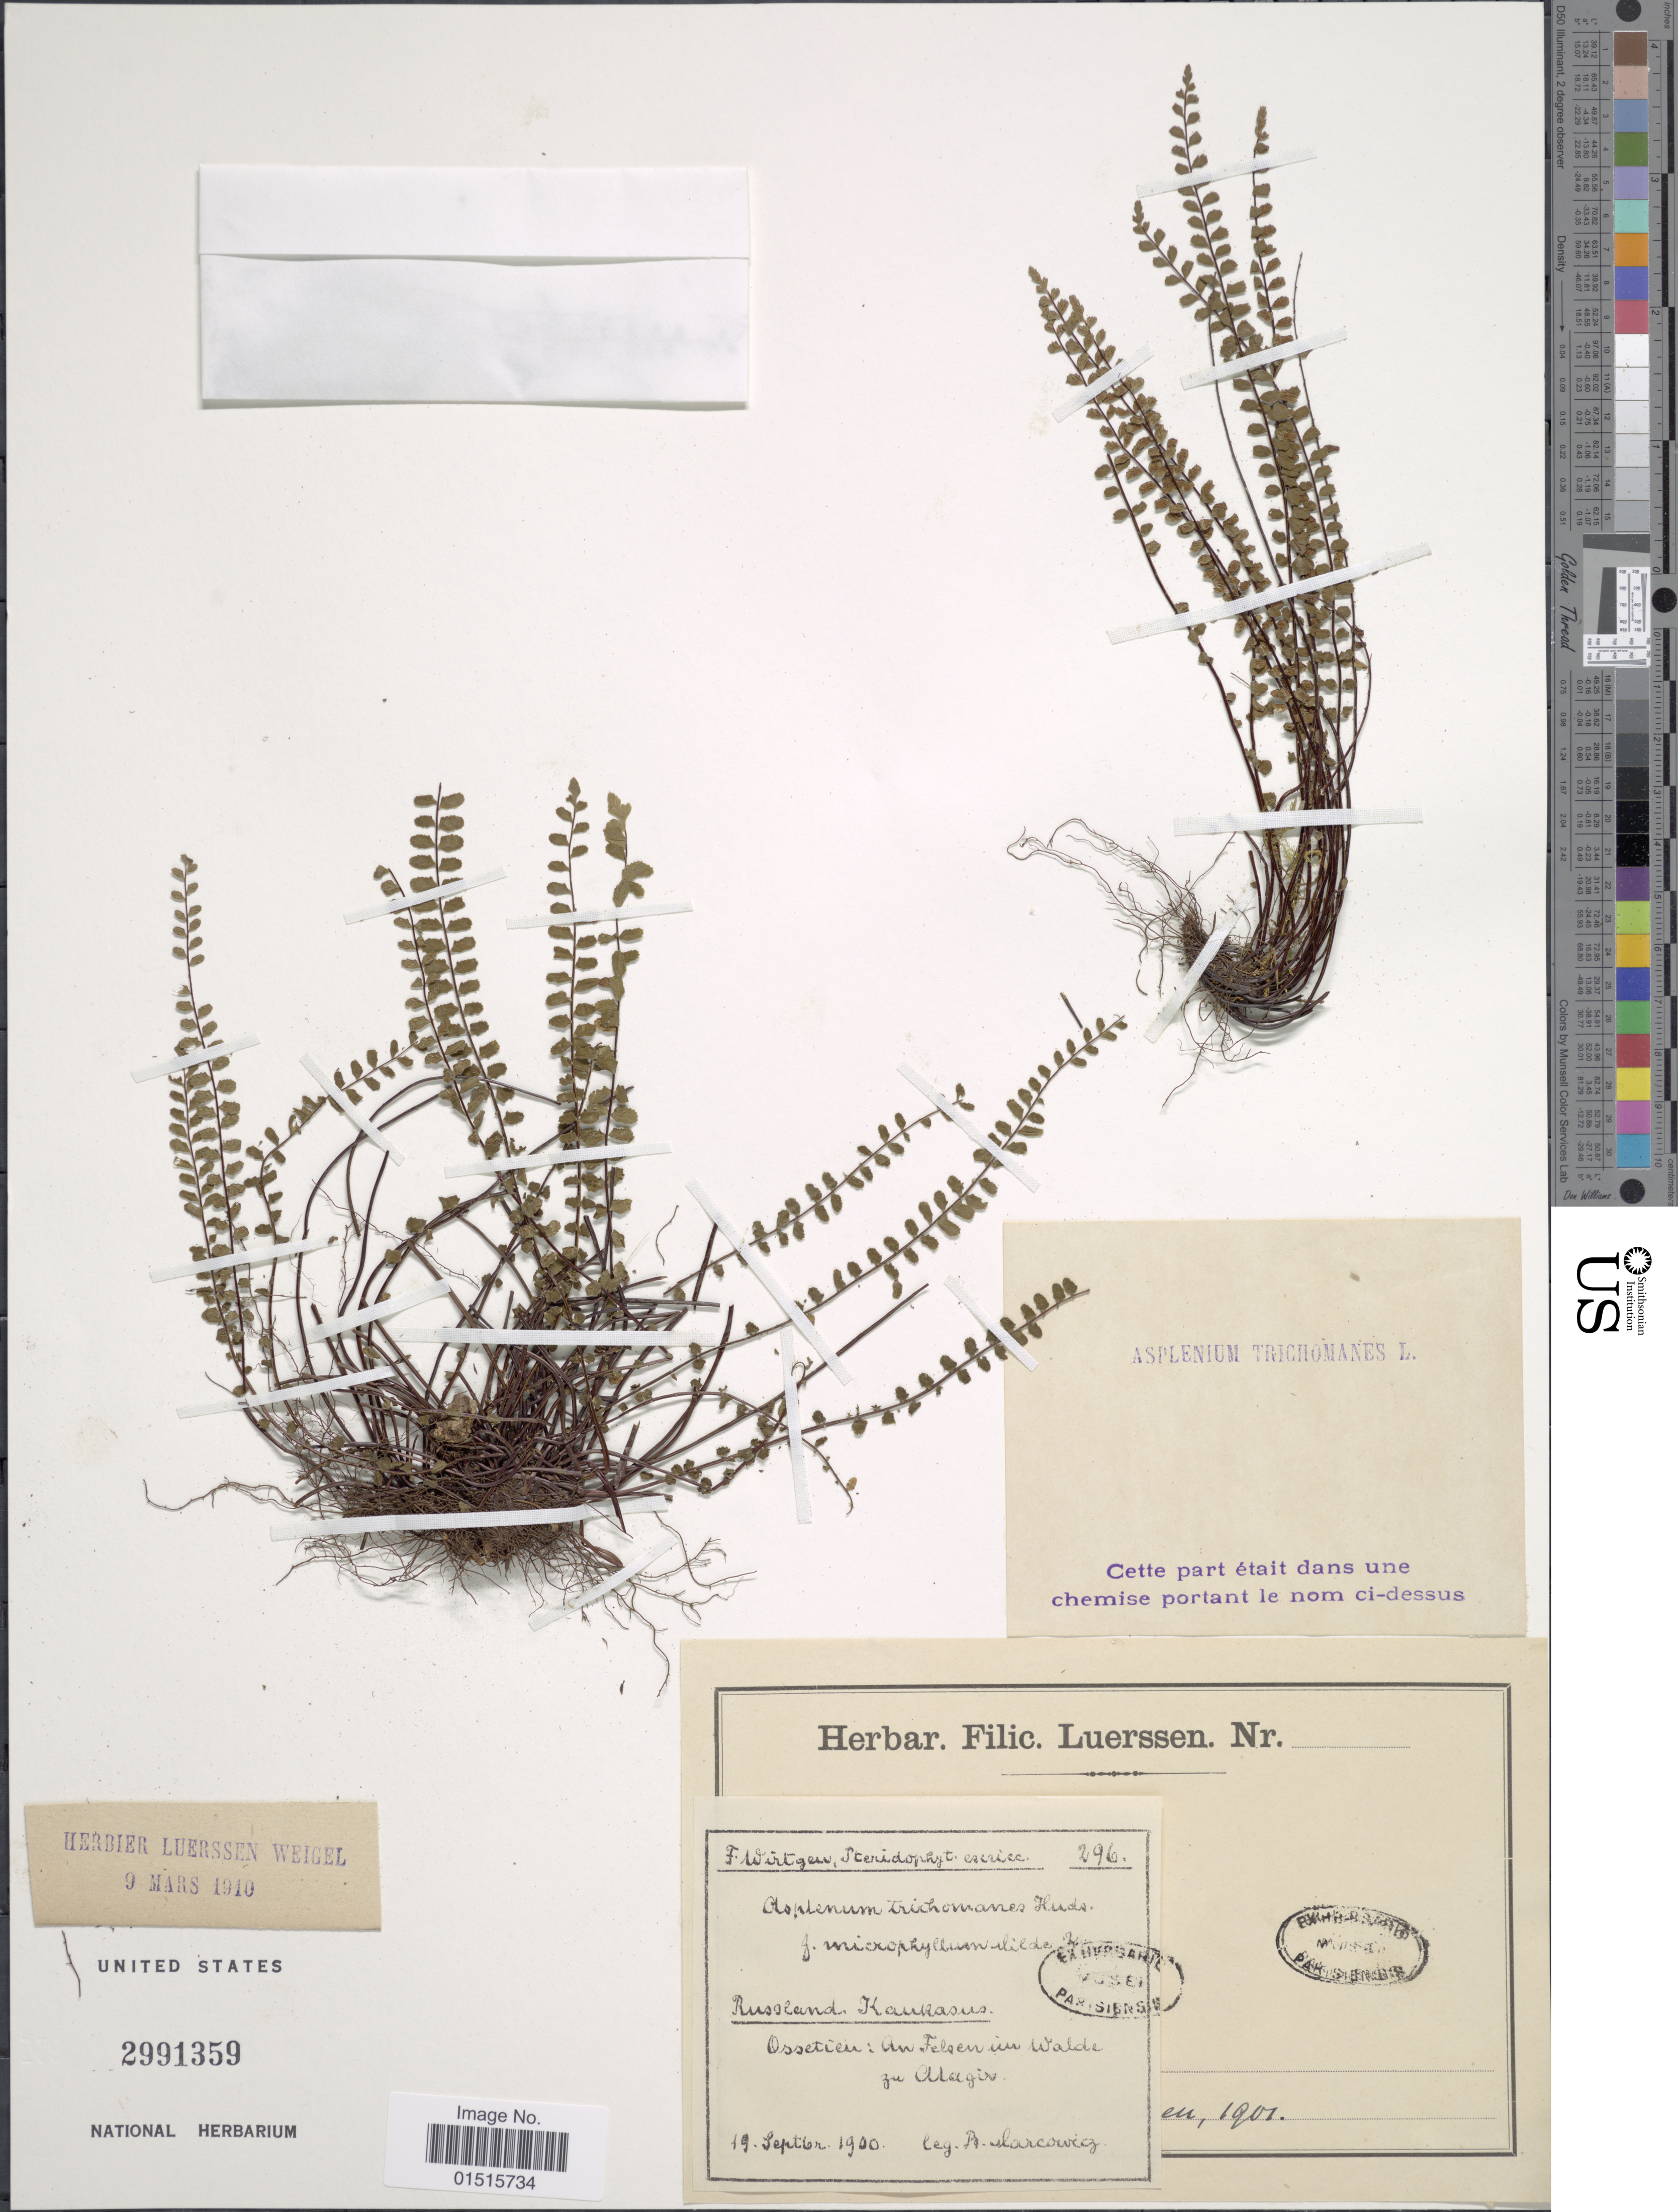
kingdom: Plantae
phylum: Tracheophyta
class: Polypodiopsida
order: Polypodiales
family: Aspleniaceae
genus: Asplenium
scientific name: Asplenium trichomanes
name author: L.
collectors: B. Marcowicz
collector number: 296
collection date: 1900-09-19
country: Russian Federation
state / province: Severo-Osetiya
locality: Rusland Kakasus, Ossetican:an Felsen in Walde zu Alagir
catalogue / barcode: US 2991359